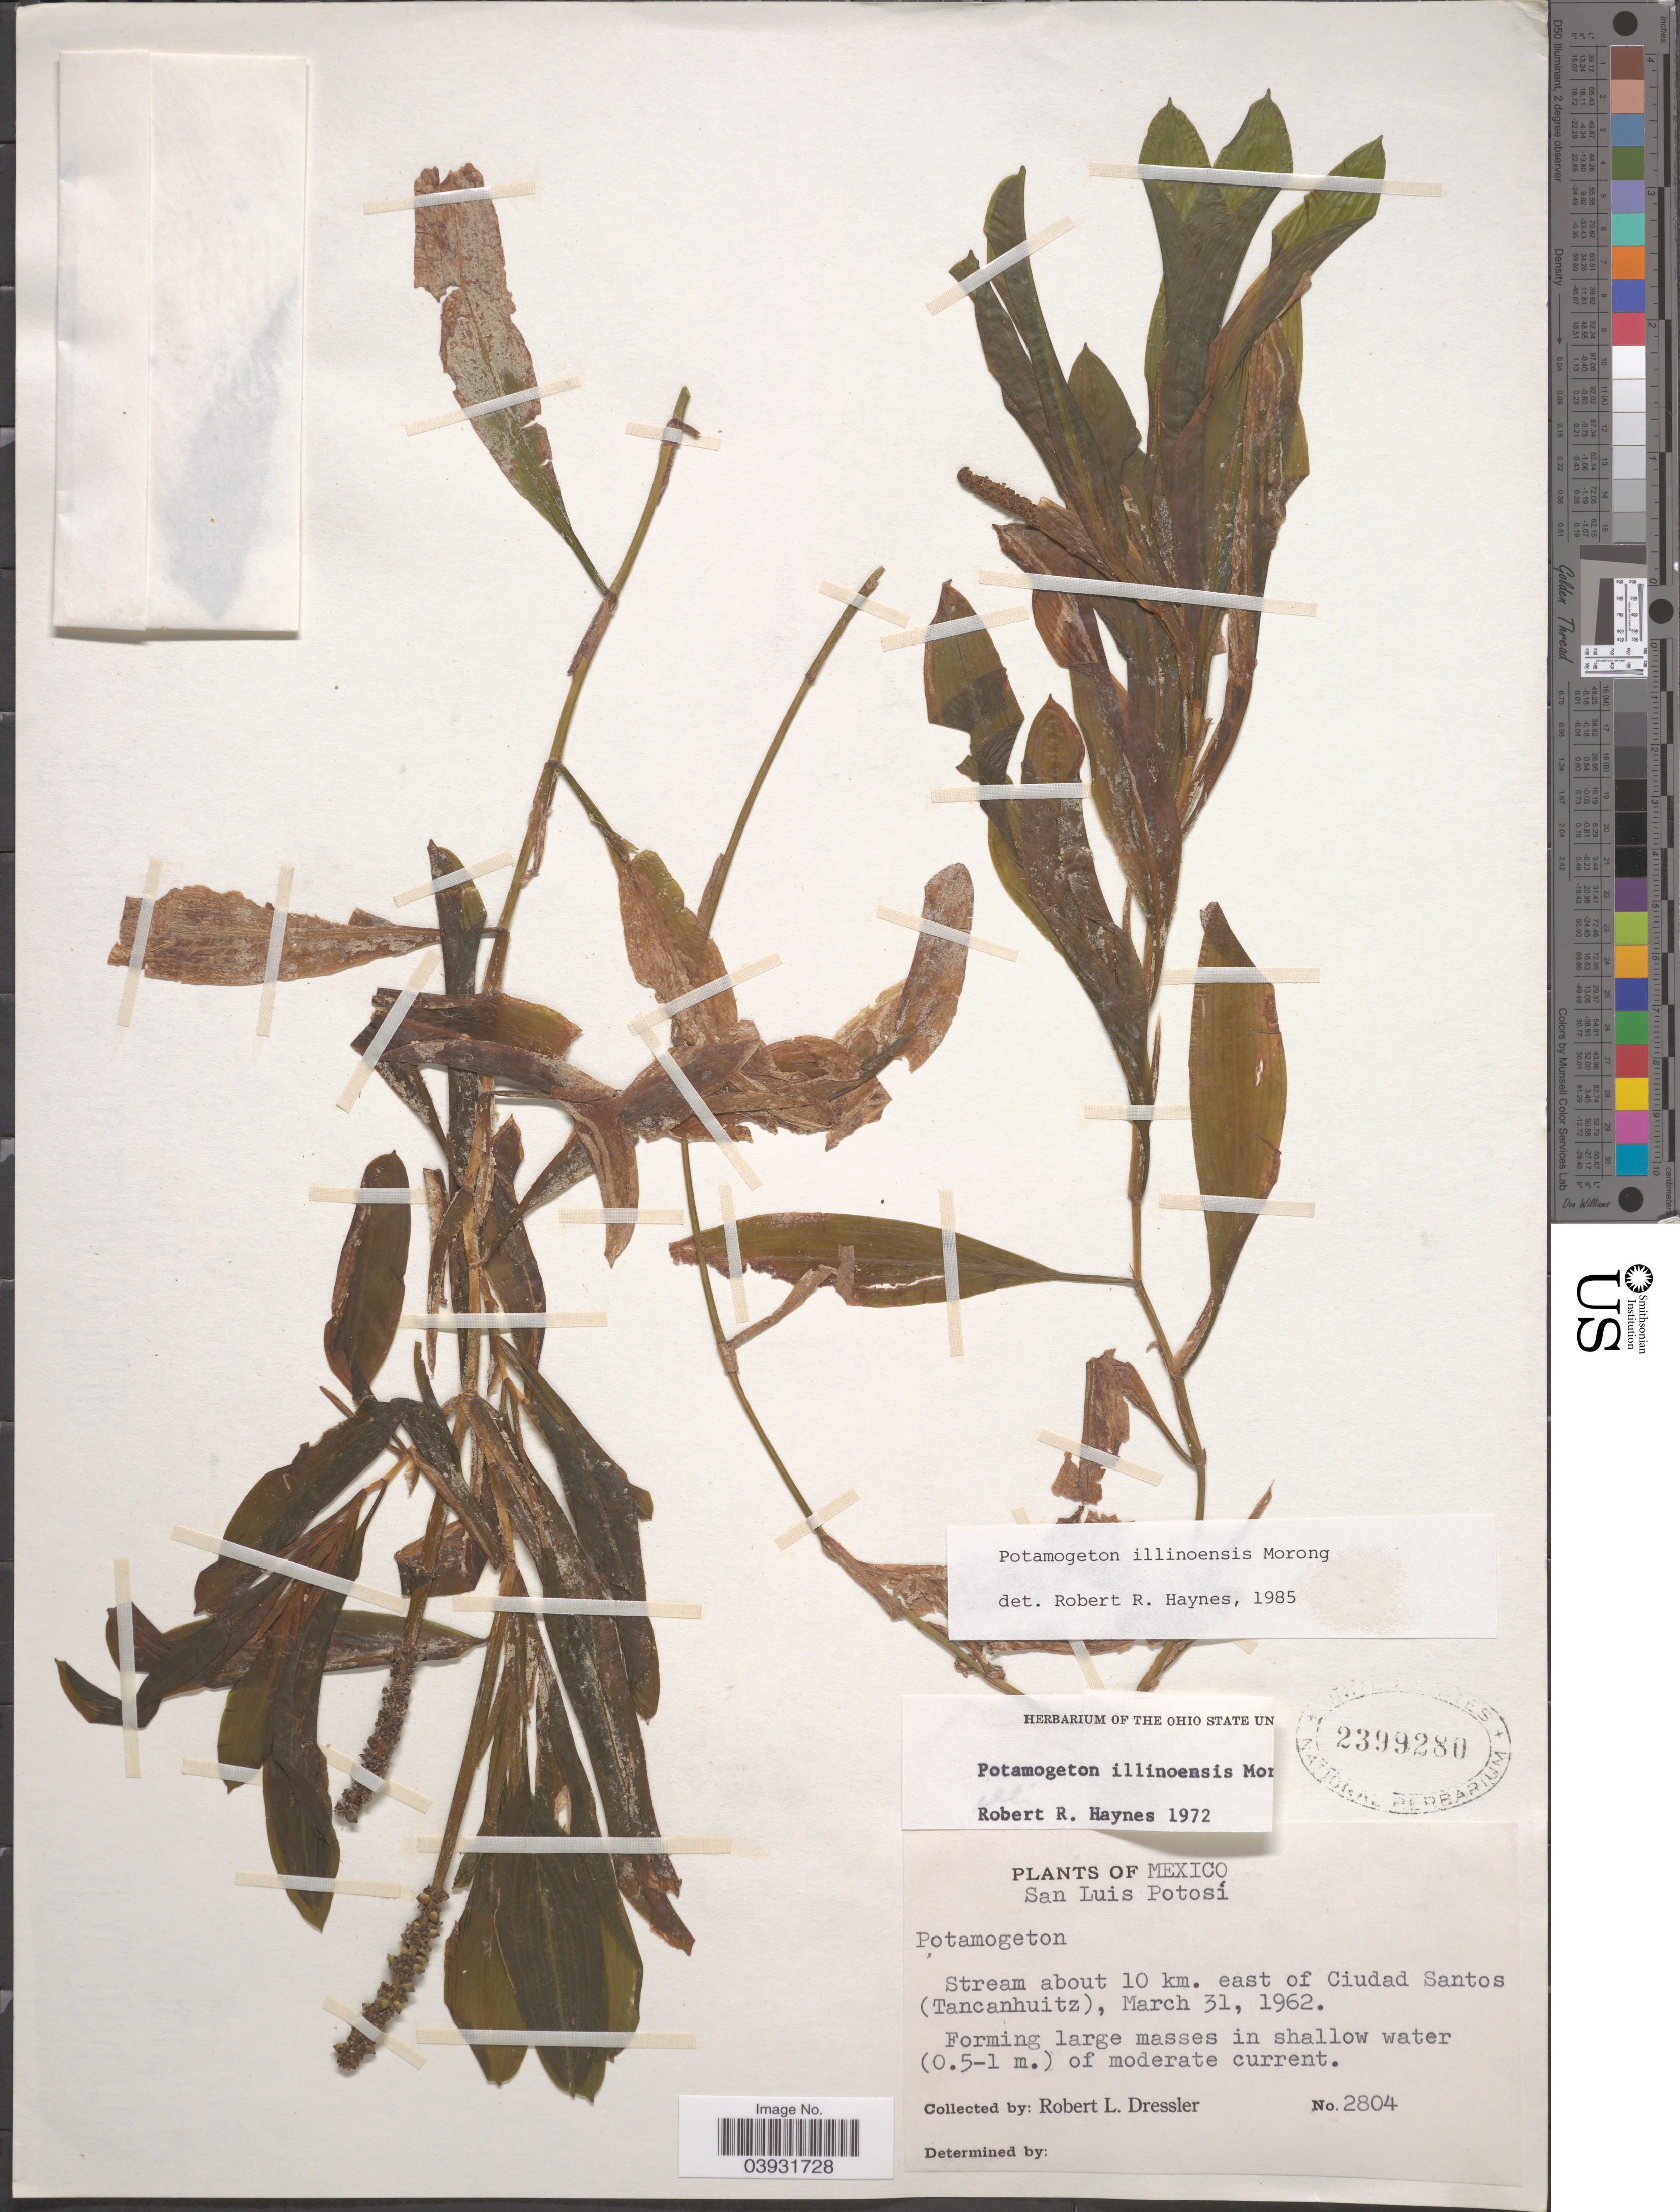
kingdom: Plantae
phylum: Tracheophyta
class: Liliopsida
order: Alismatales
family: Potamogetonaceae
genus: Potamogeton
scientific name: Potamogeton illinoensis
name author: Morong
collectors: R. Dressler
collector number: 2804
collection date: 1962-03-31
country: Mexico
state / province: San Luis Potosí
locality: About 10 km. east of Ciudad Santos (Tancanhuitz).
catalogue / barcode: US 2399280